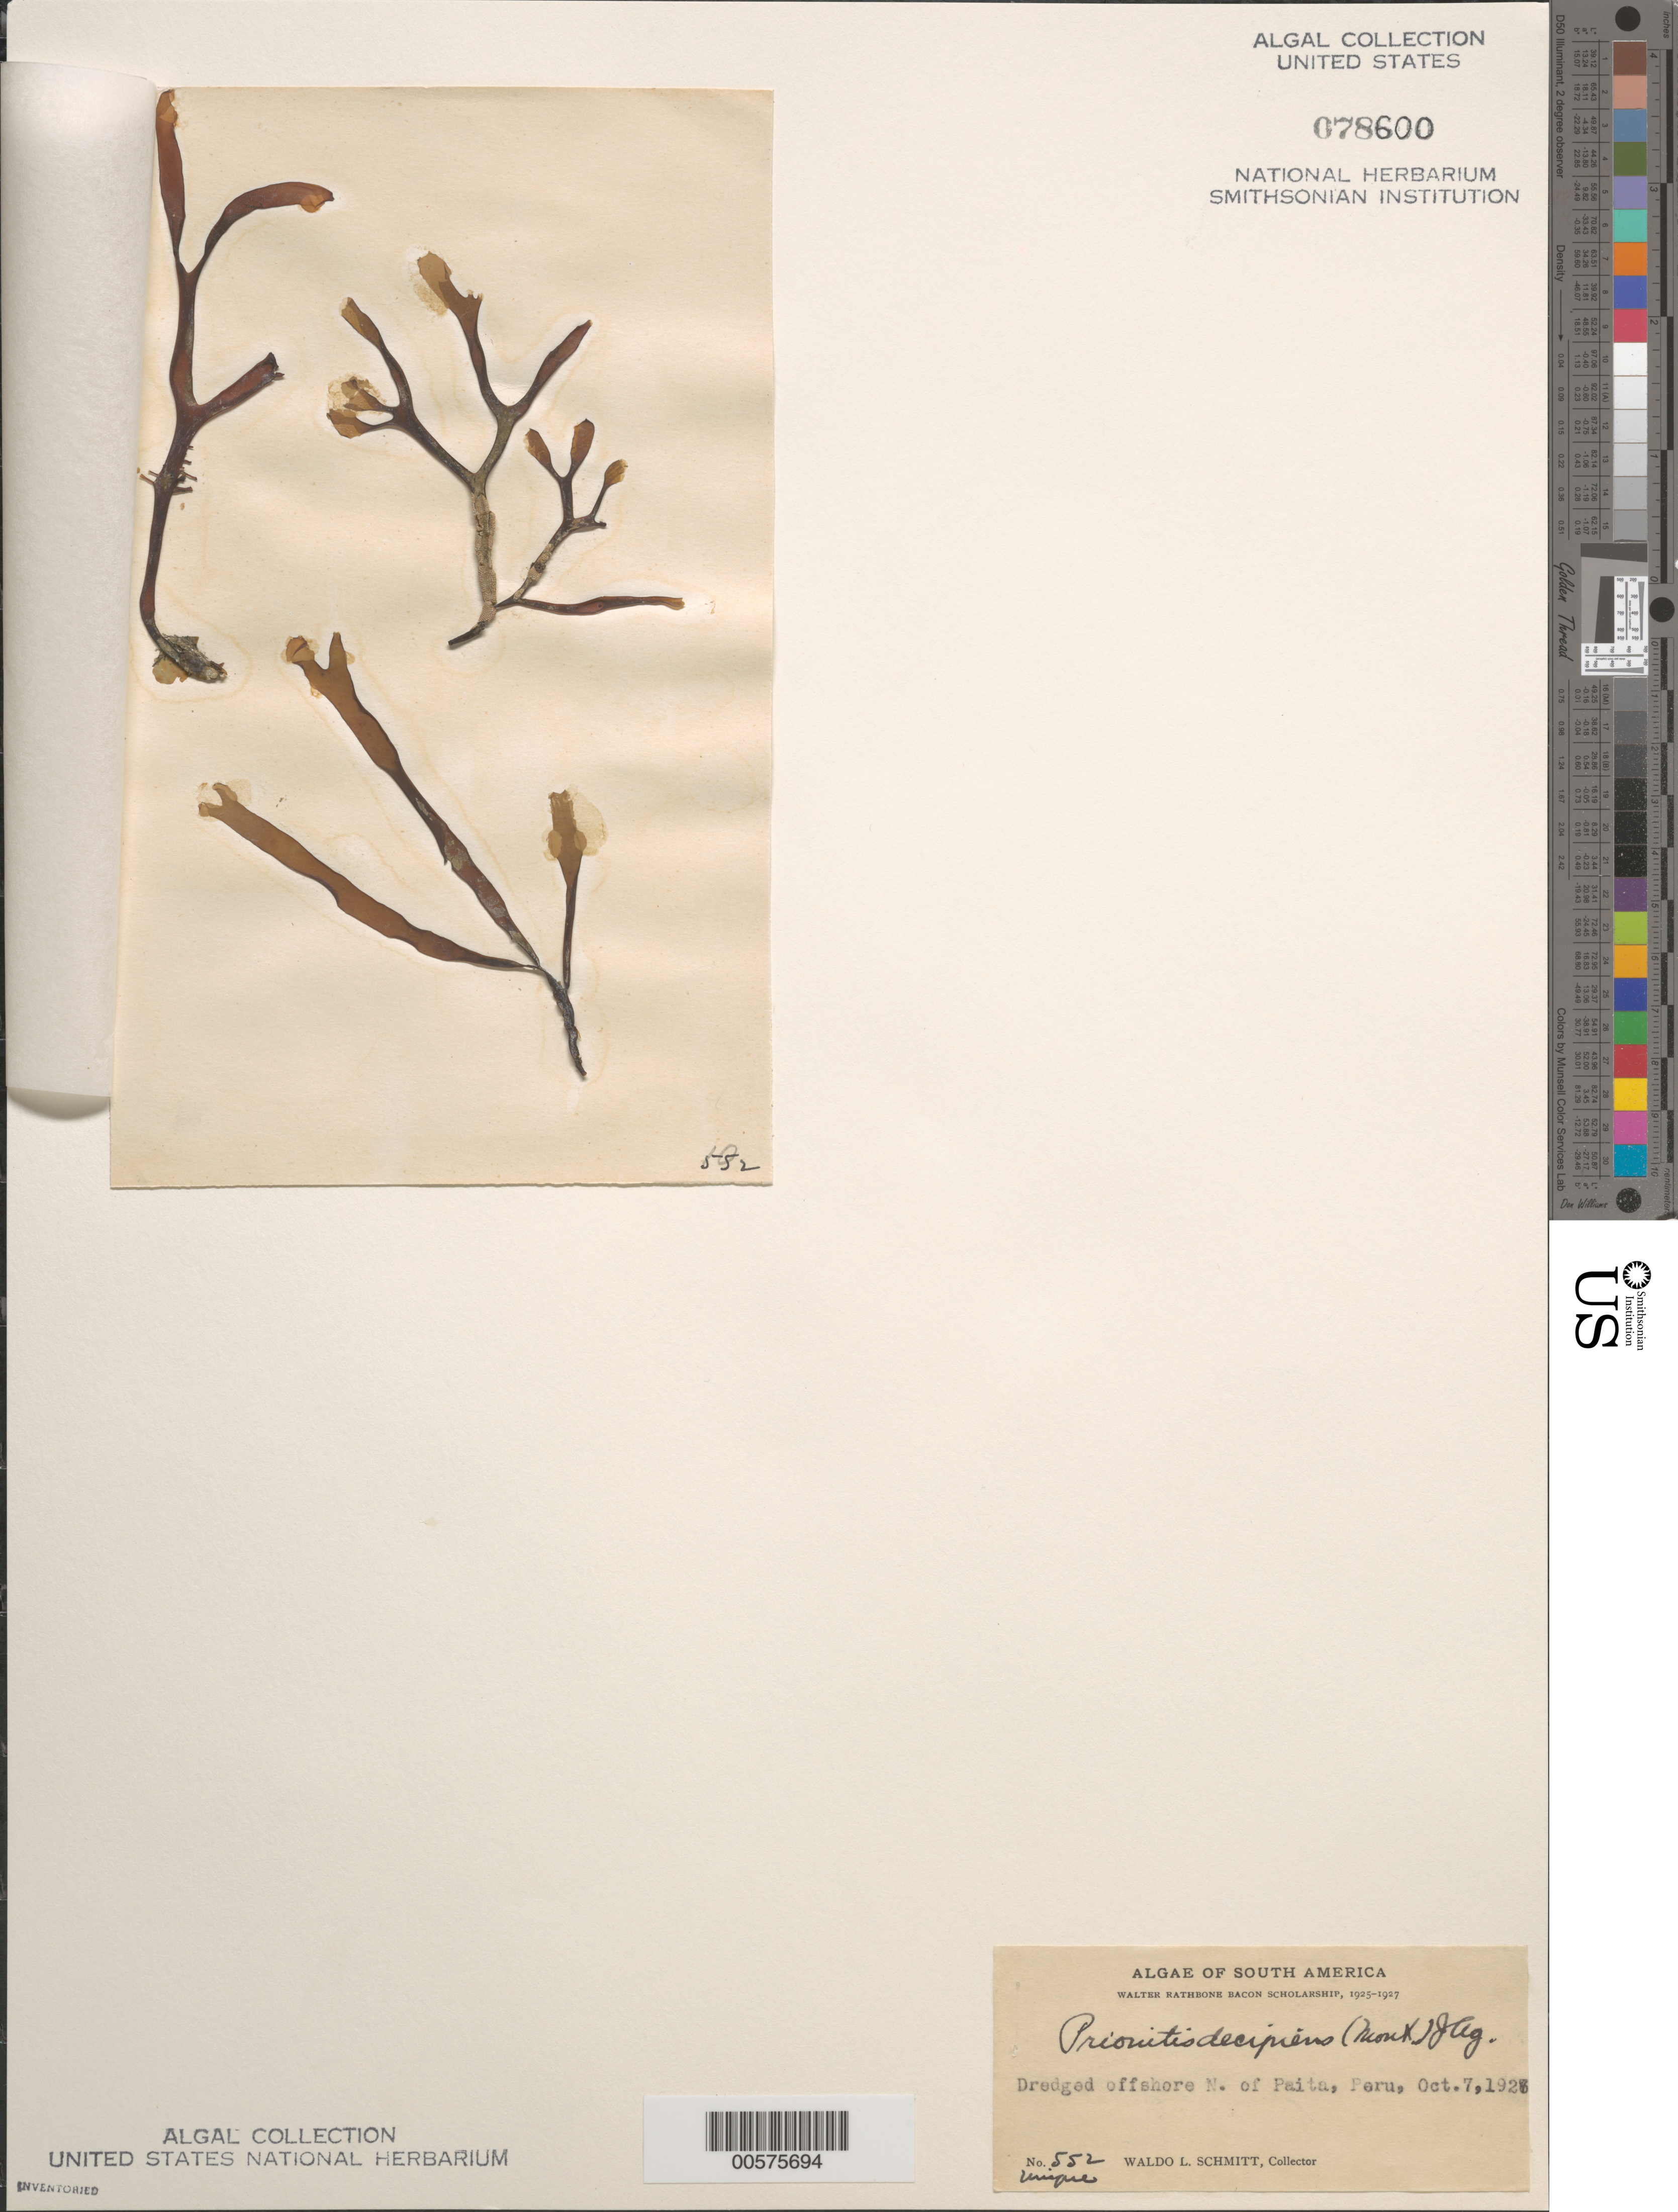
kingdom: Plantae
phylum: Rhodophyta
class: Florideophyceae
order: Halymeniales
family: Halymeniaceae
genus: Neorubra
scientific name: Neorubra decipiens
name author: (Montagne) M.S.Calderon et al.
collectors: W. L. Schmitt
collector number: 552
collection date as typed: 07 Oct 1926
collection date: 1926-10-07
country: Peru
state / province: Piura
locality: North of Paita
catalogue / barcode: US 78600